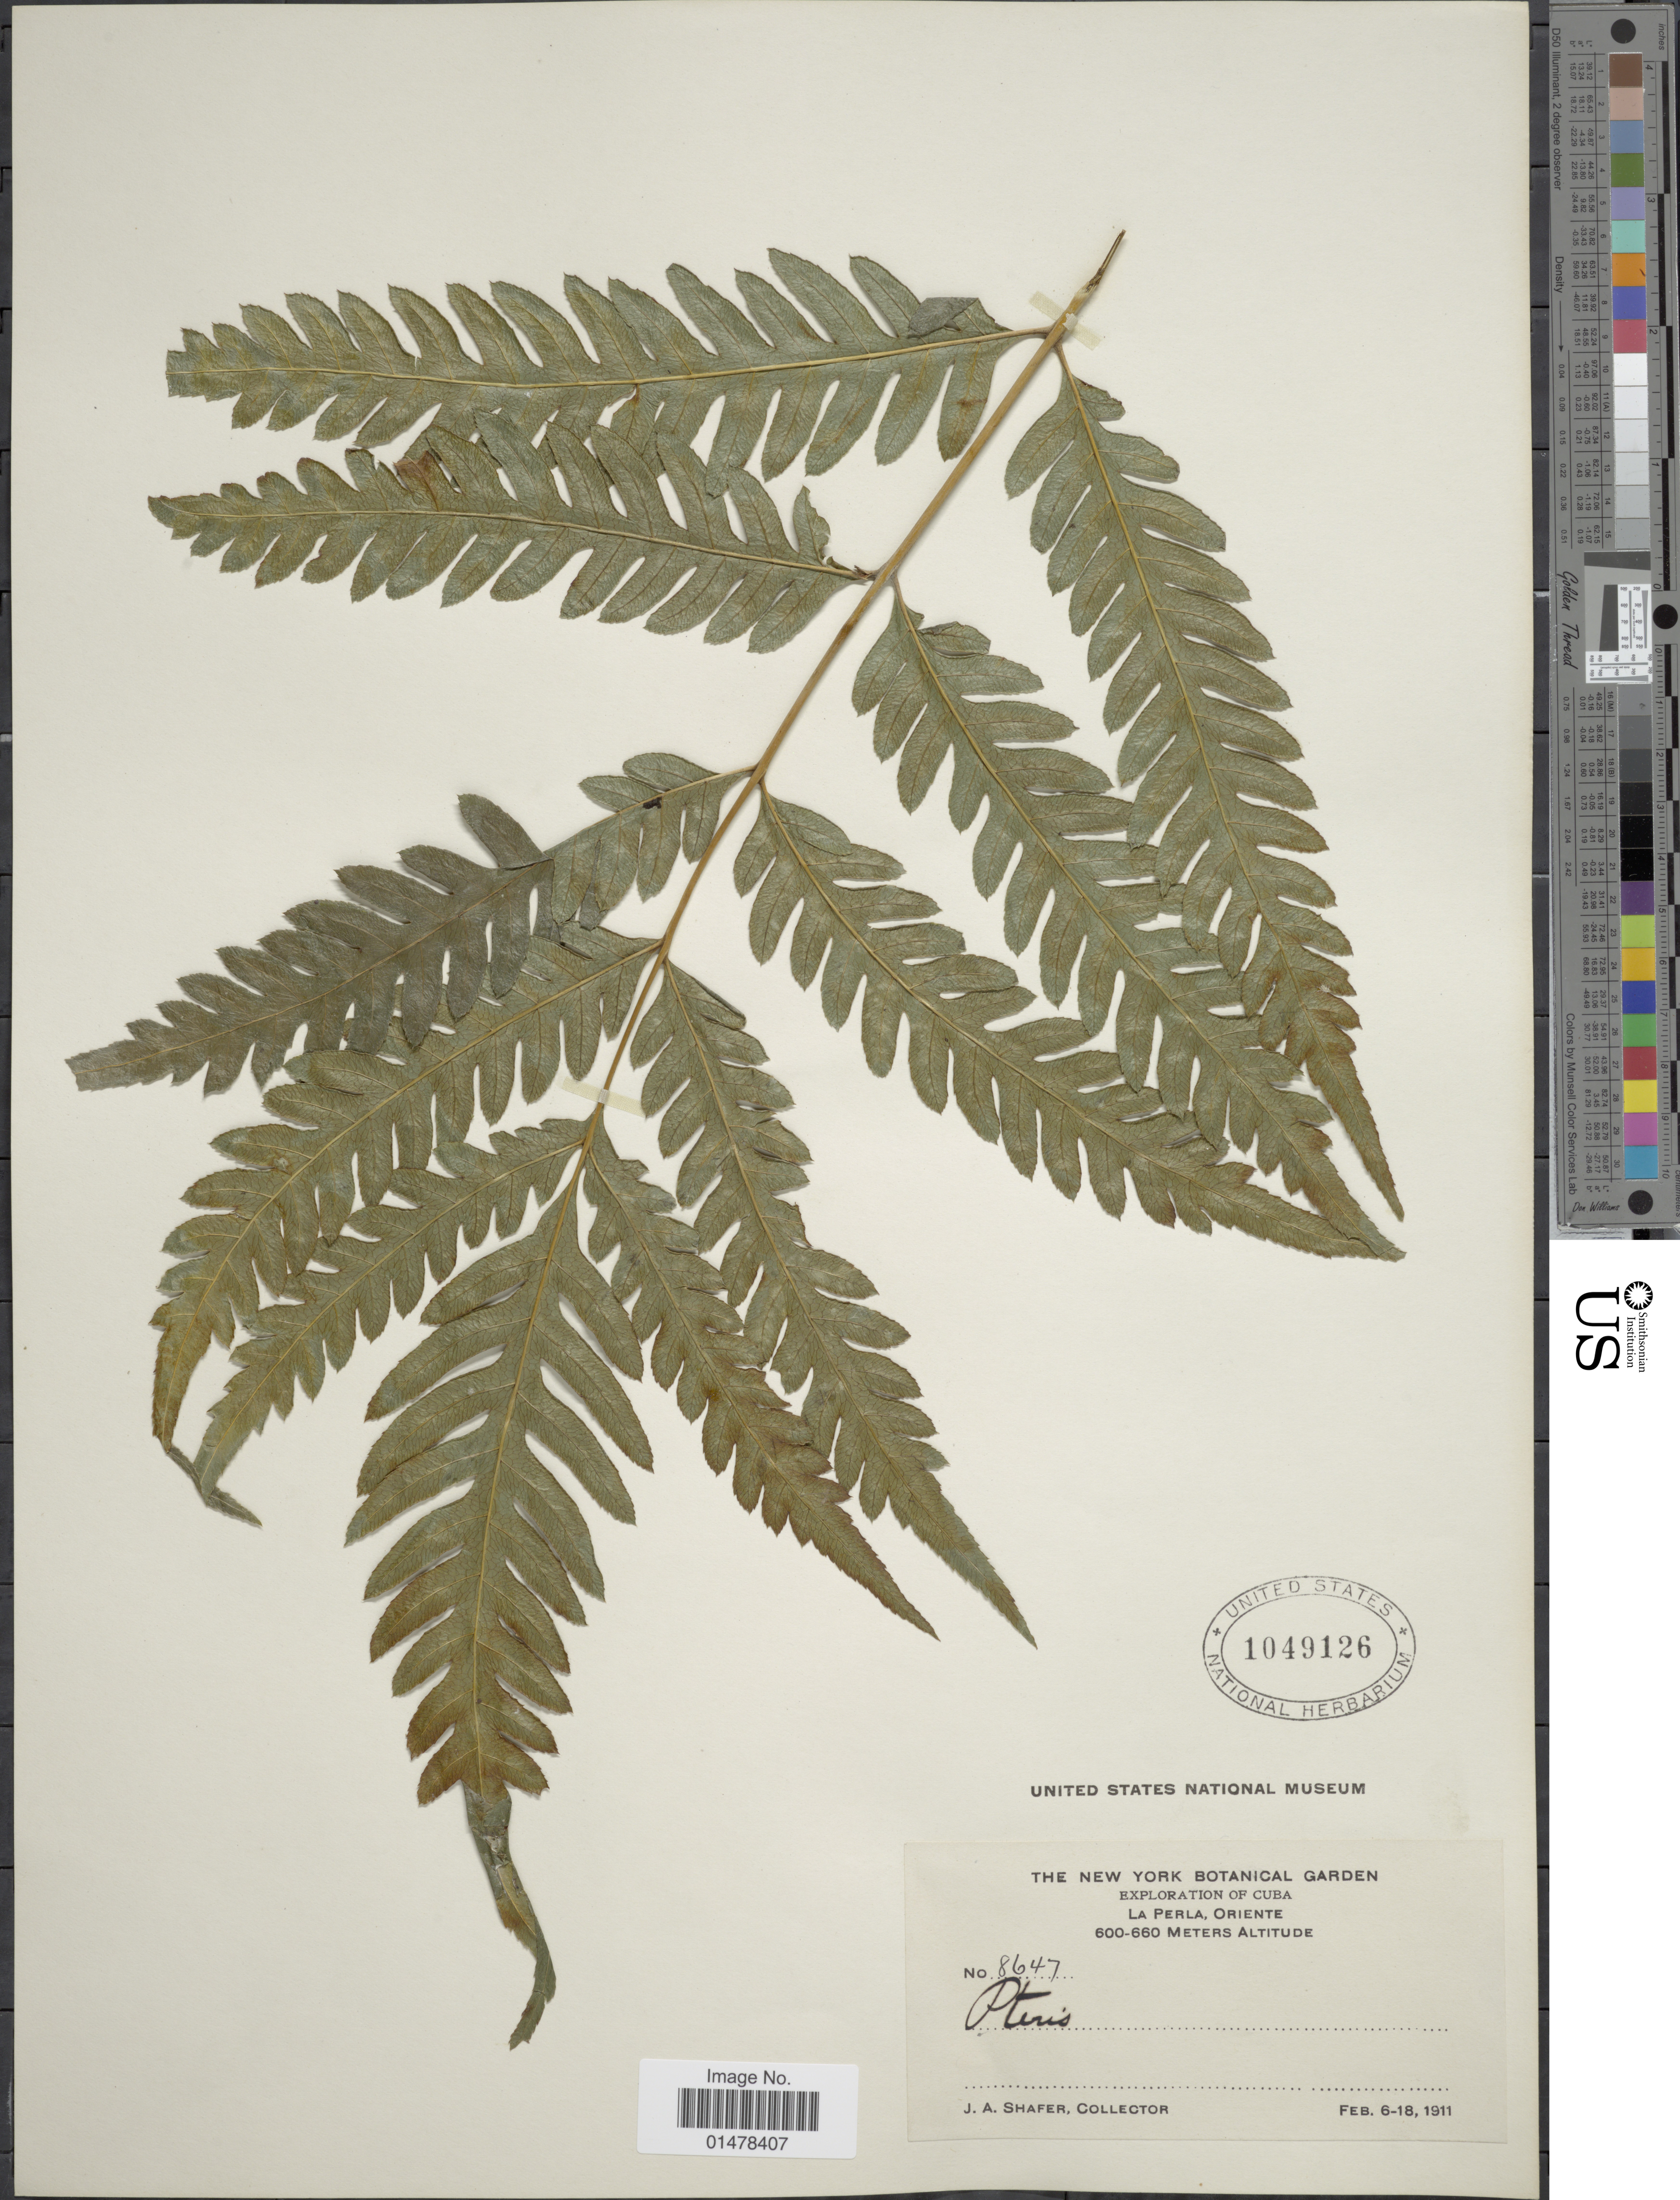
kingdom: Plantae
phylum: Tracheophyta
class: Polypodiopsida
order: Polypodiales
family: Pteridaceae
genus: Pteris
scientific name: Pteris altissima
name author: Poir.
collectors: J. A. Shafer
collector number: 8647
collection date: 1911-02-06/1911-02-18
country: Cuba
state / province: Oriente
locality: La Perla, Oriente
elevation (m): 600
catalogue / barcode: US 1049126